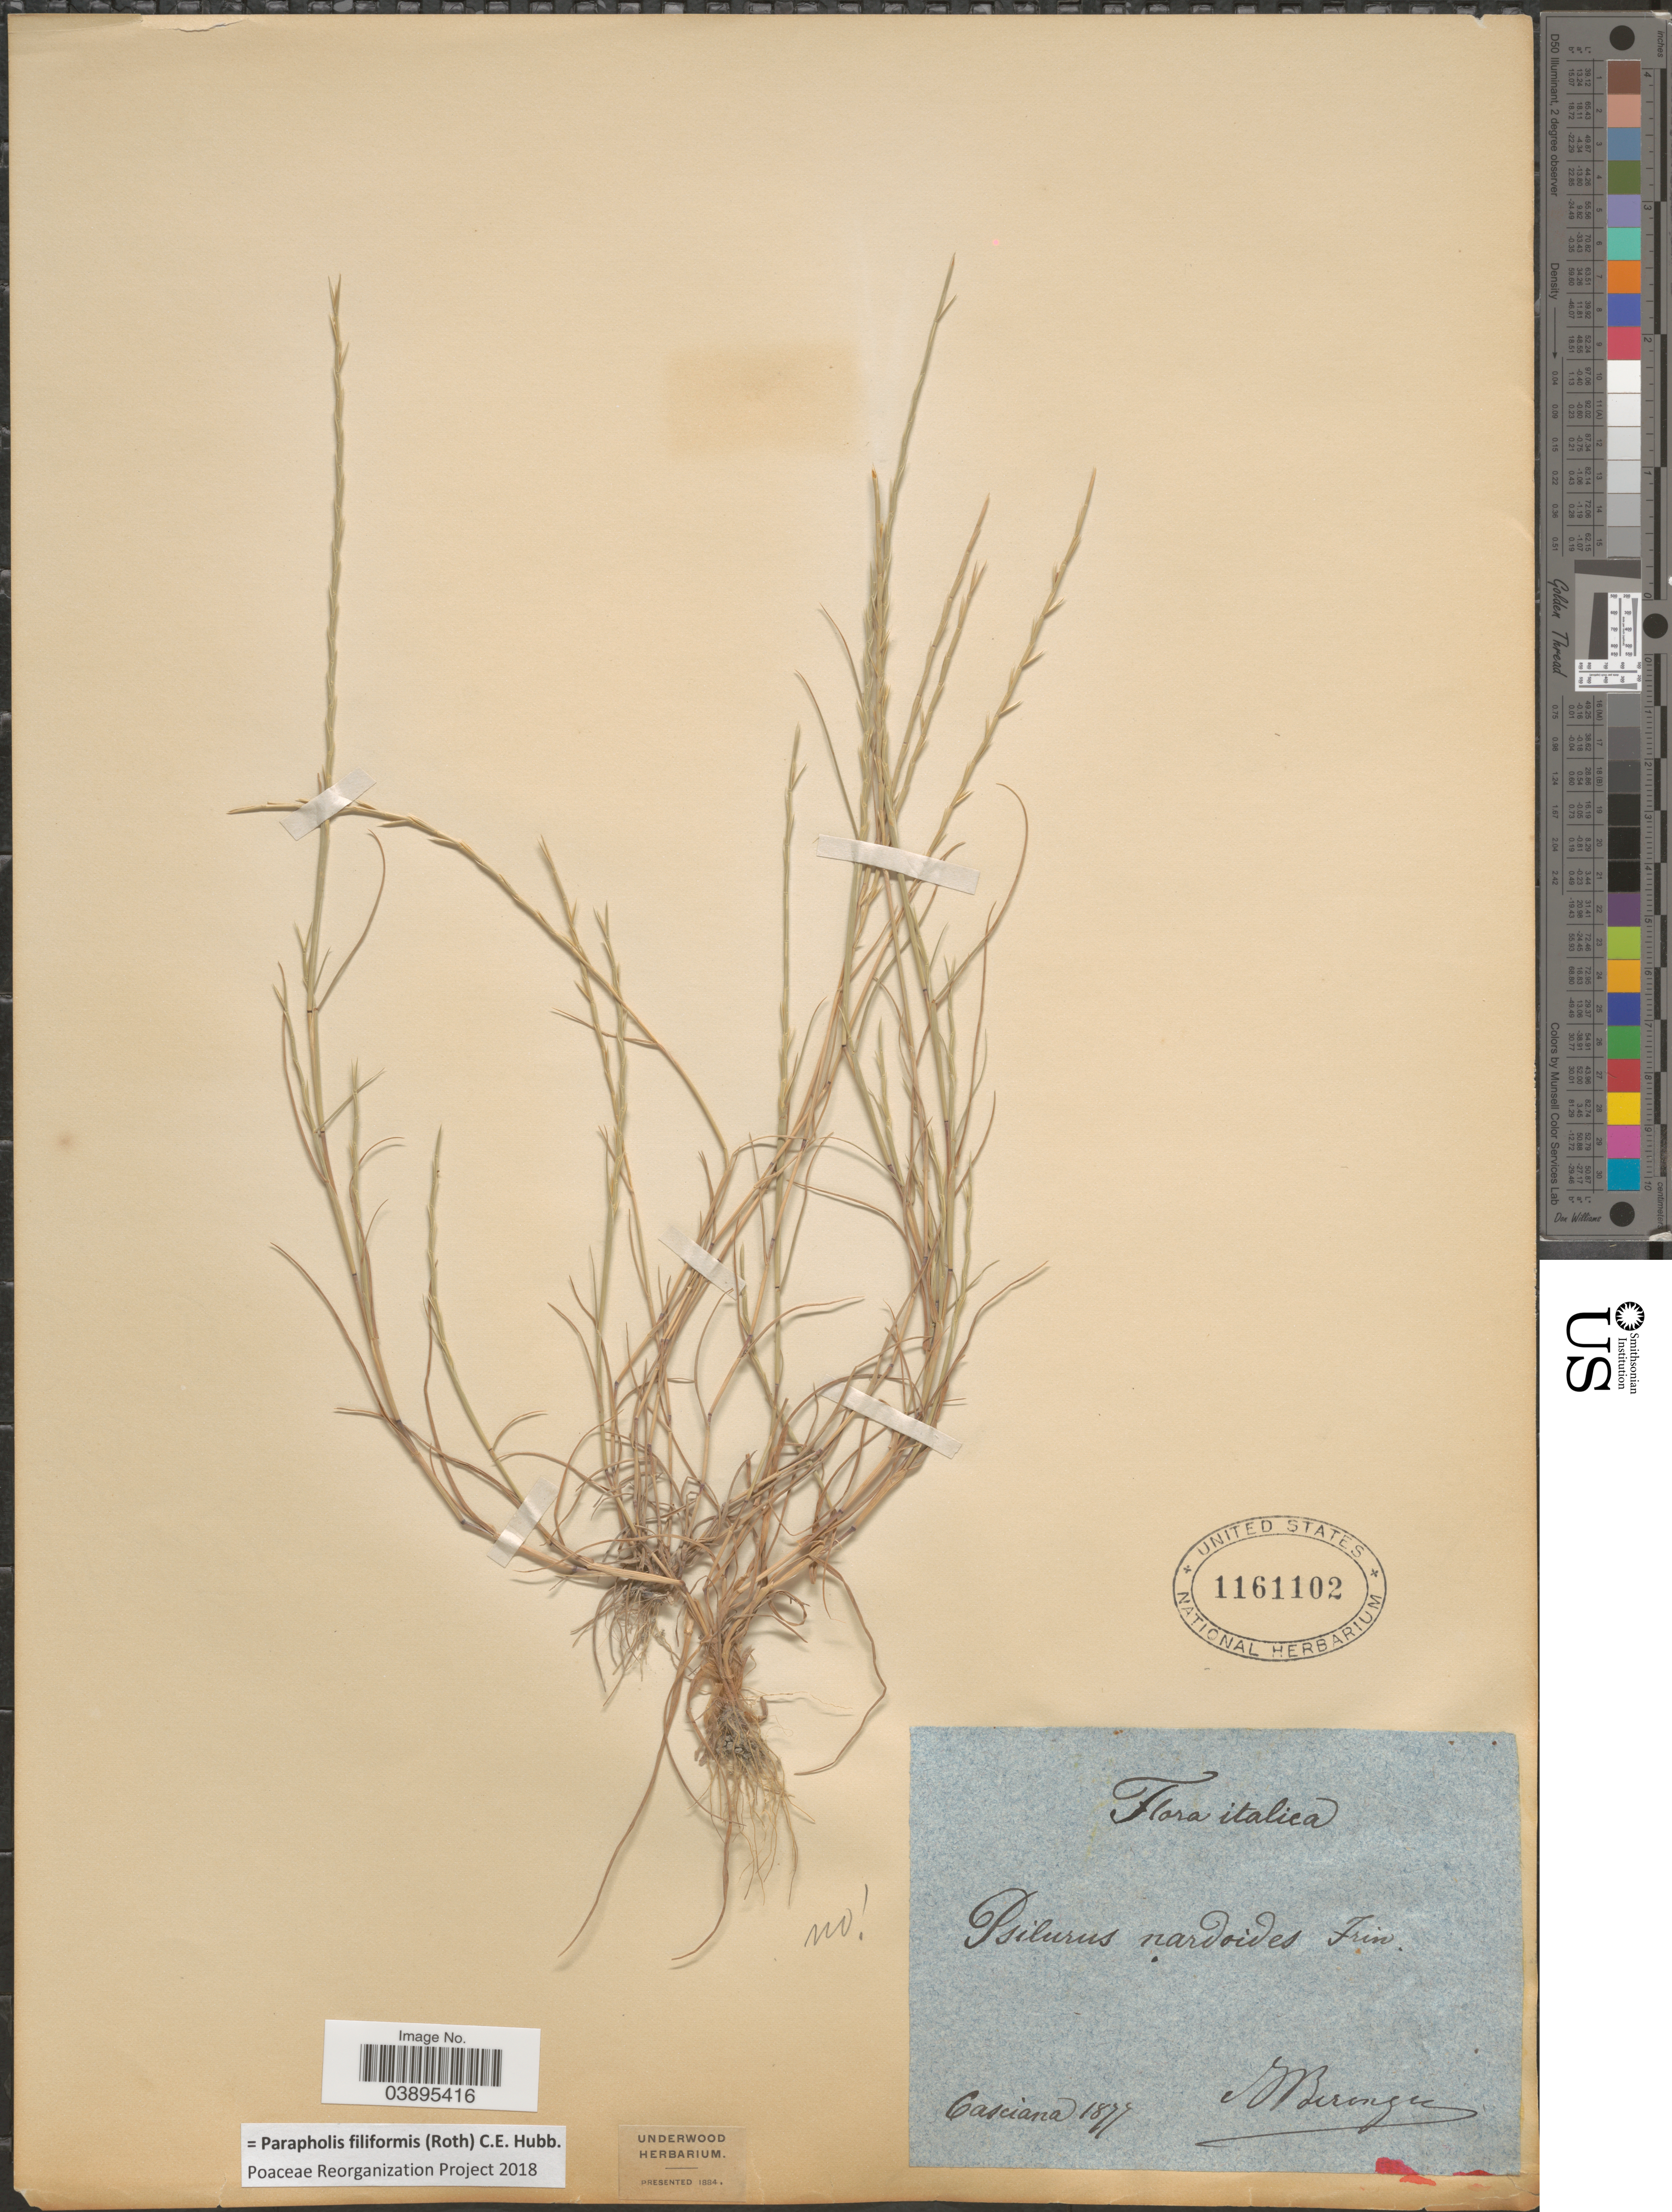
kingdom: Plantae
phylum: Tracheophyta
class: Liliopsida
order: Poales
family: Poaceae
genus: Parapholis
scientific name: Parapholis filiformis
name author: (Roth) C.E. Hubb.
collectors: M. Berenger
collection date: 1877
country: Italy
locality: Italica. Casciana.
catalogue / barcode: US 1161102